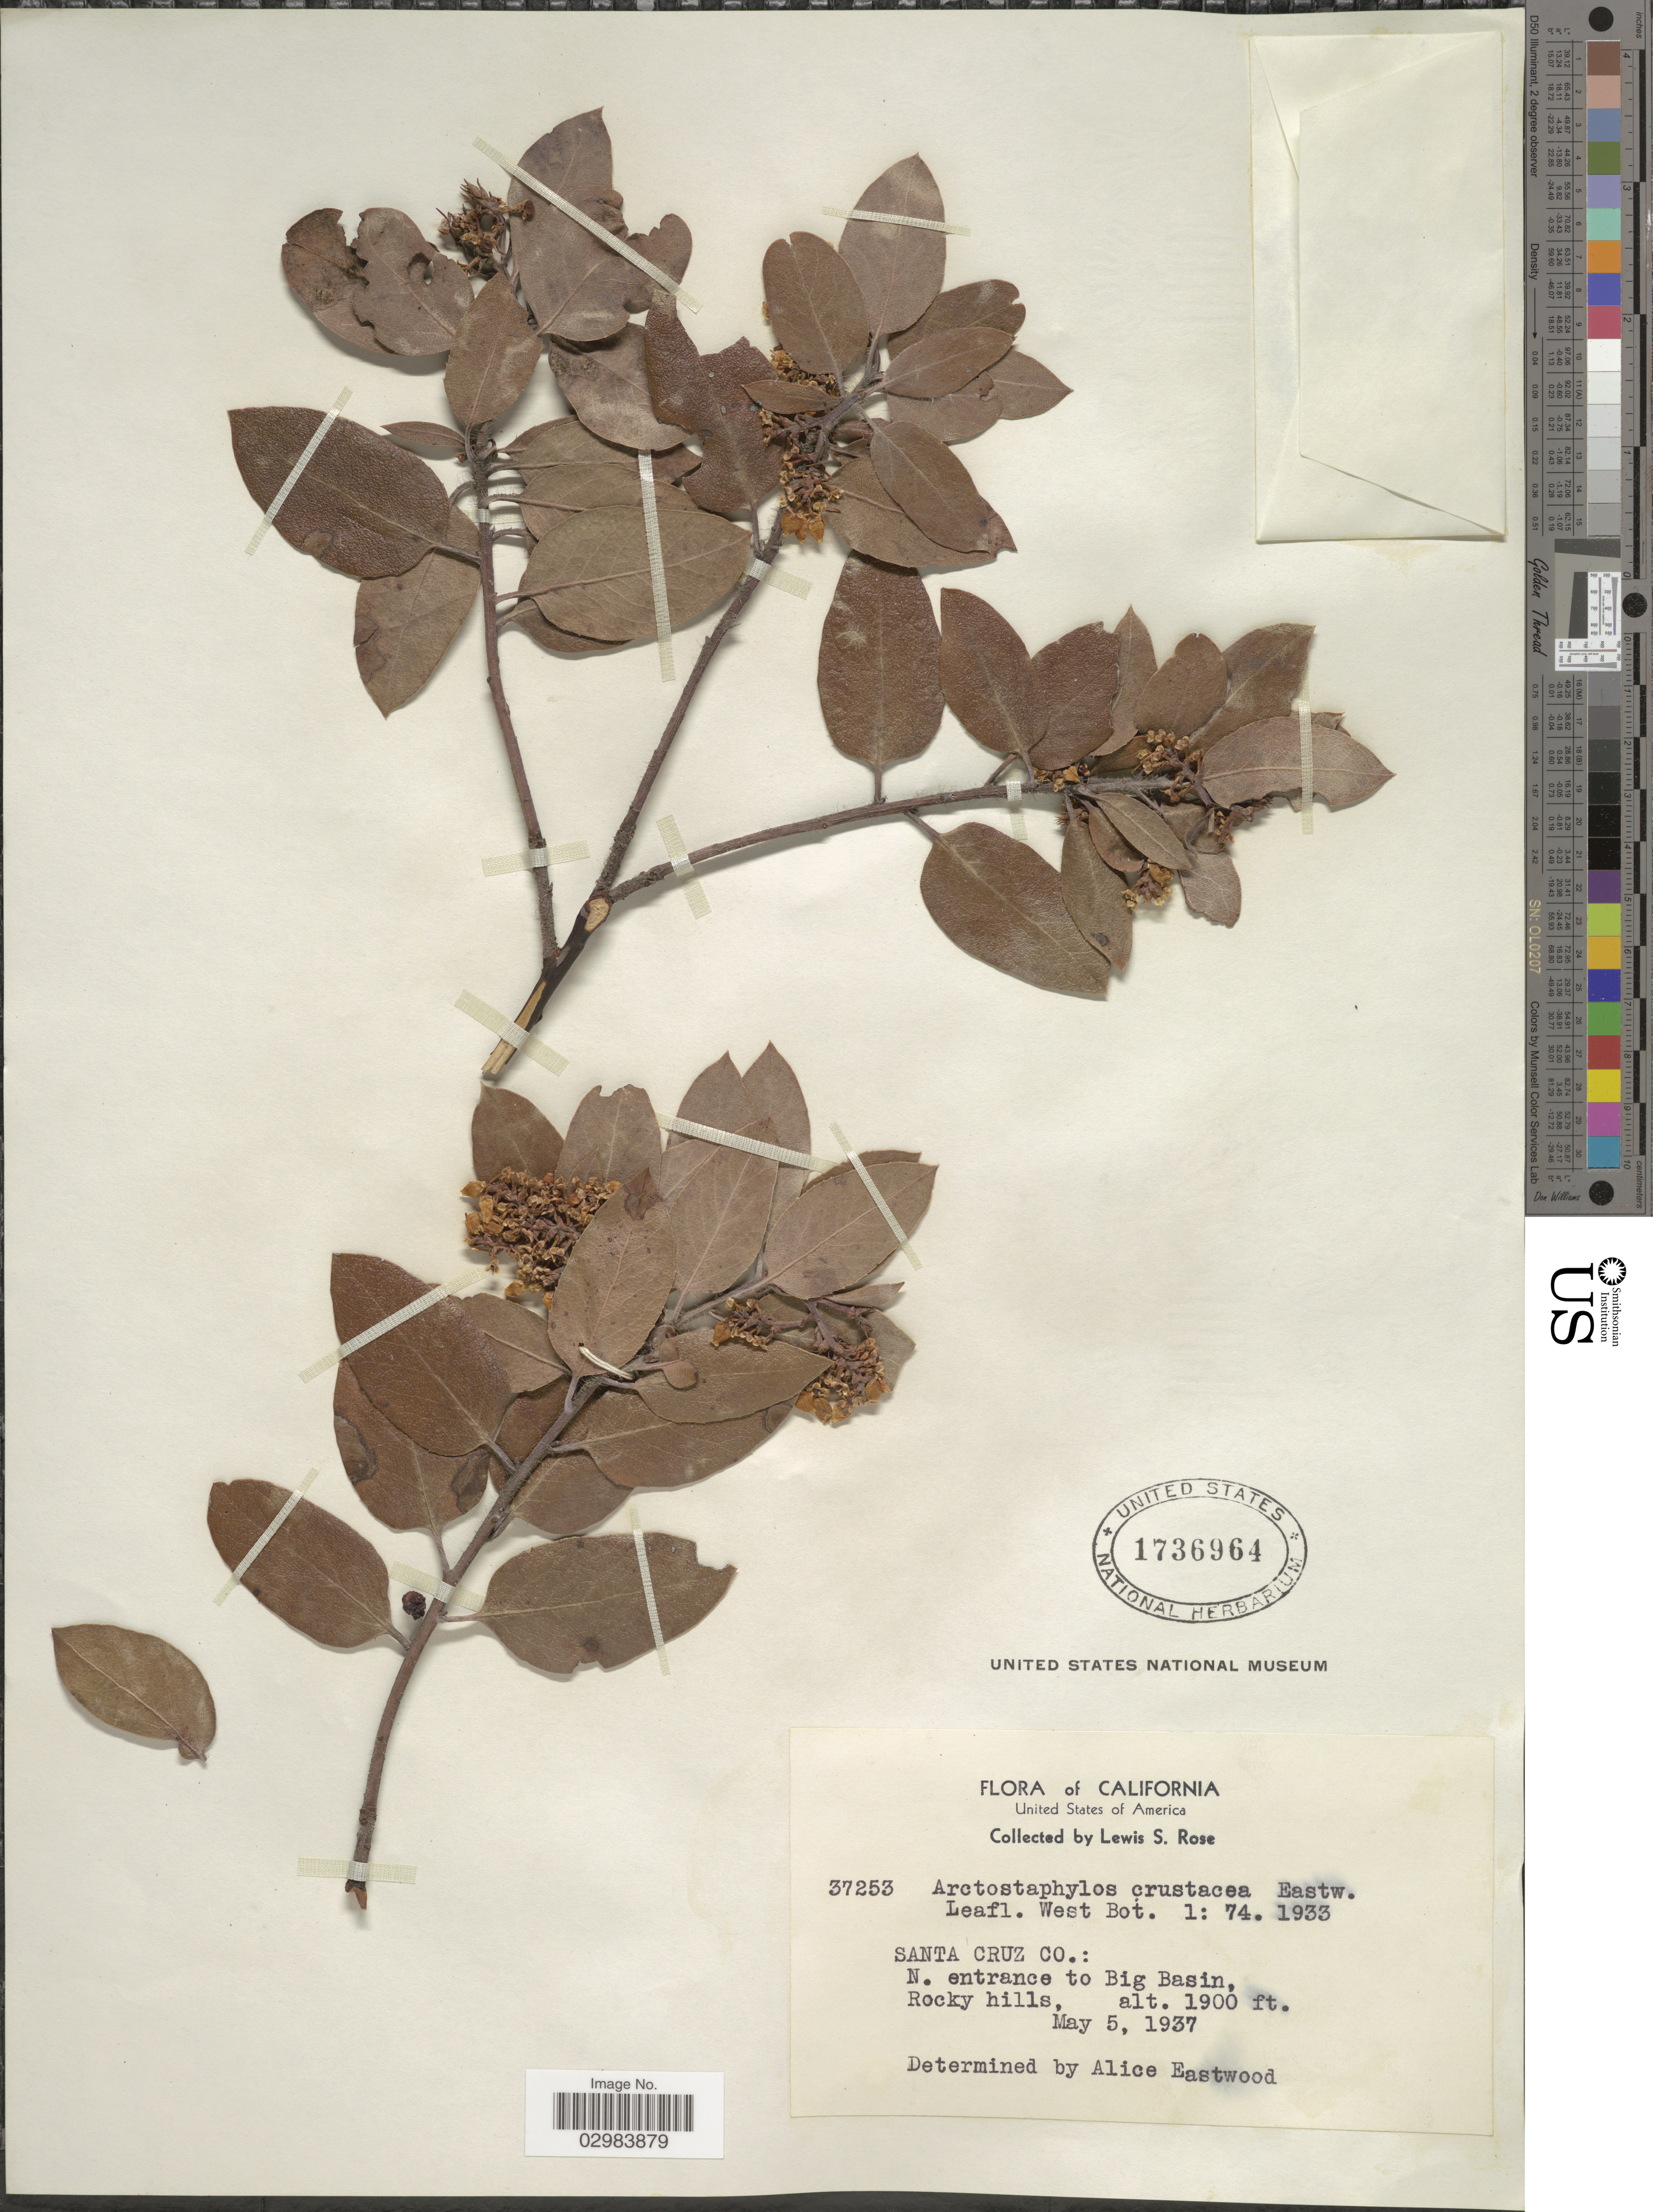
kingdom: Plantae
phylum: Tracheophyta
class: Magnoliopsida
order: Ericales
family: Ericaceae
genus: Arctostaphylos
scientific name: Arctostaphylos crustacea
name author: Eastw.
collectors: L. S. Rose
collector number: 37253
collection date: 1937-05-05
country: United States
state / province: California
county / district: Santa Cruz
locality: Santa Cruz Co.: N. entrance to Big Basin, Rocky hills.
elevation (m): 579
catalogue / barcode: US 1736964